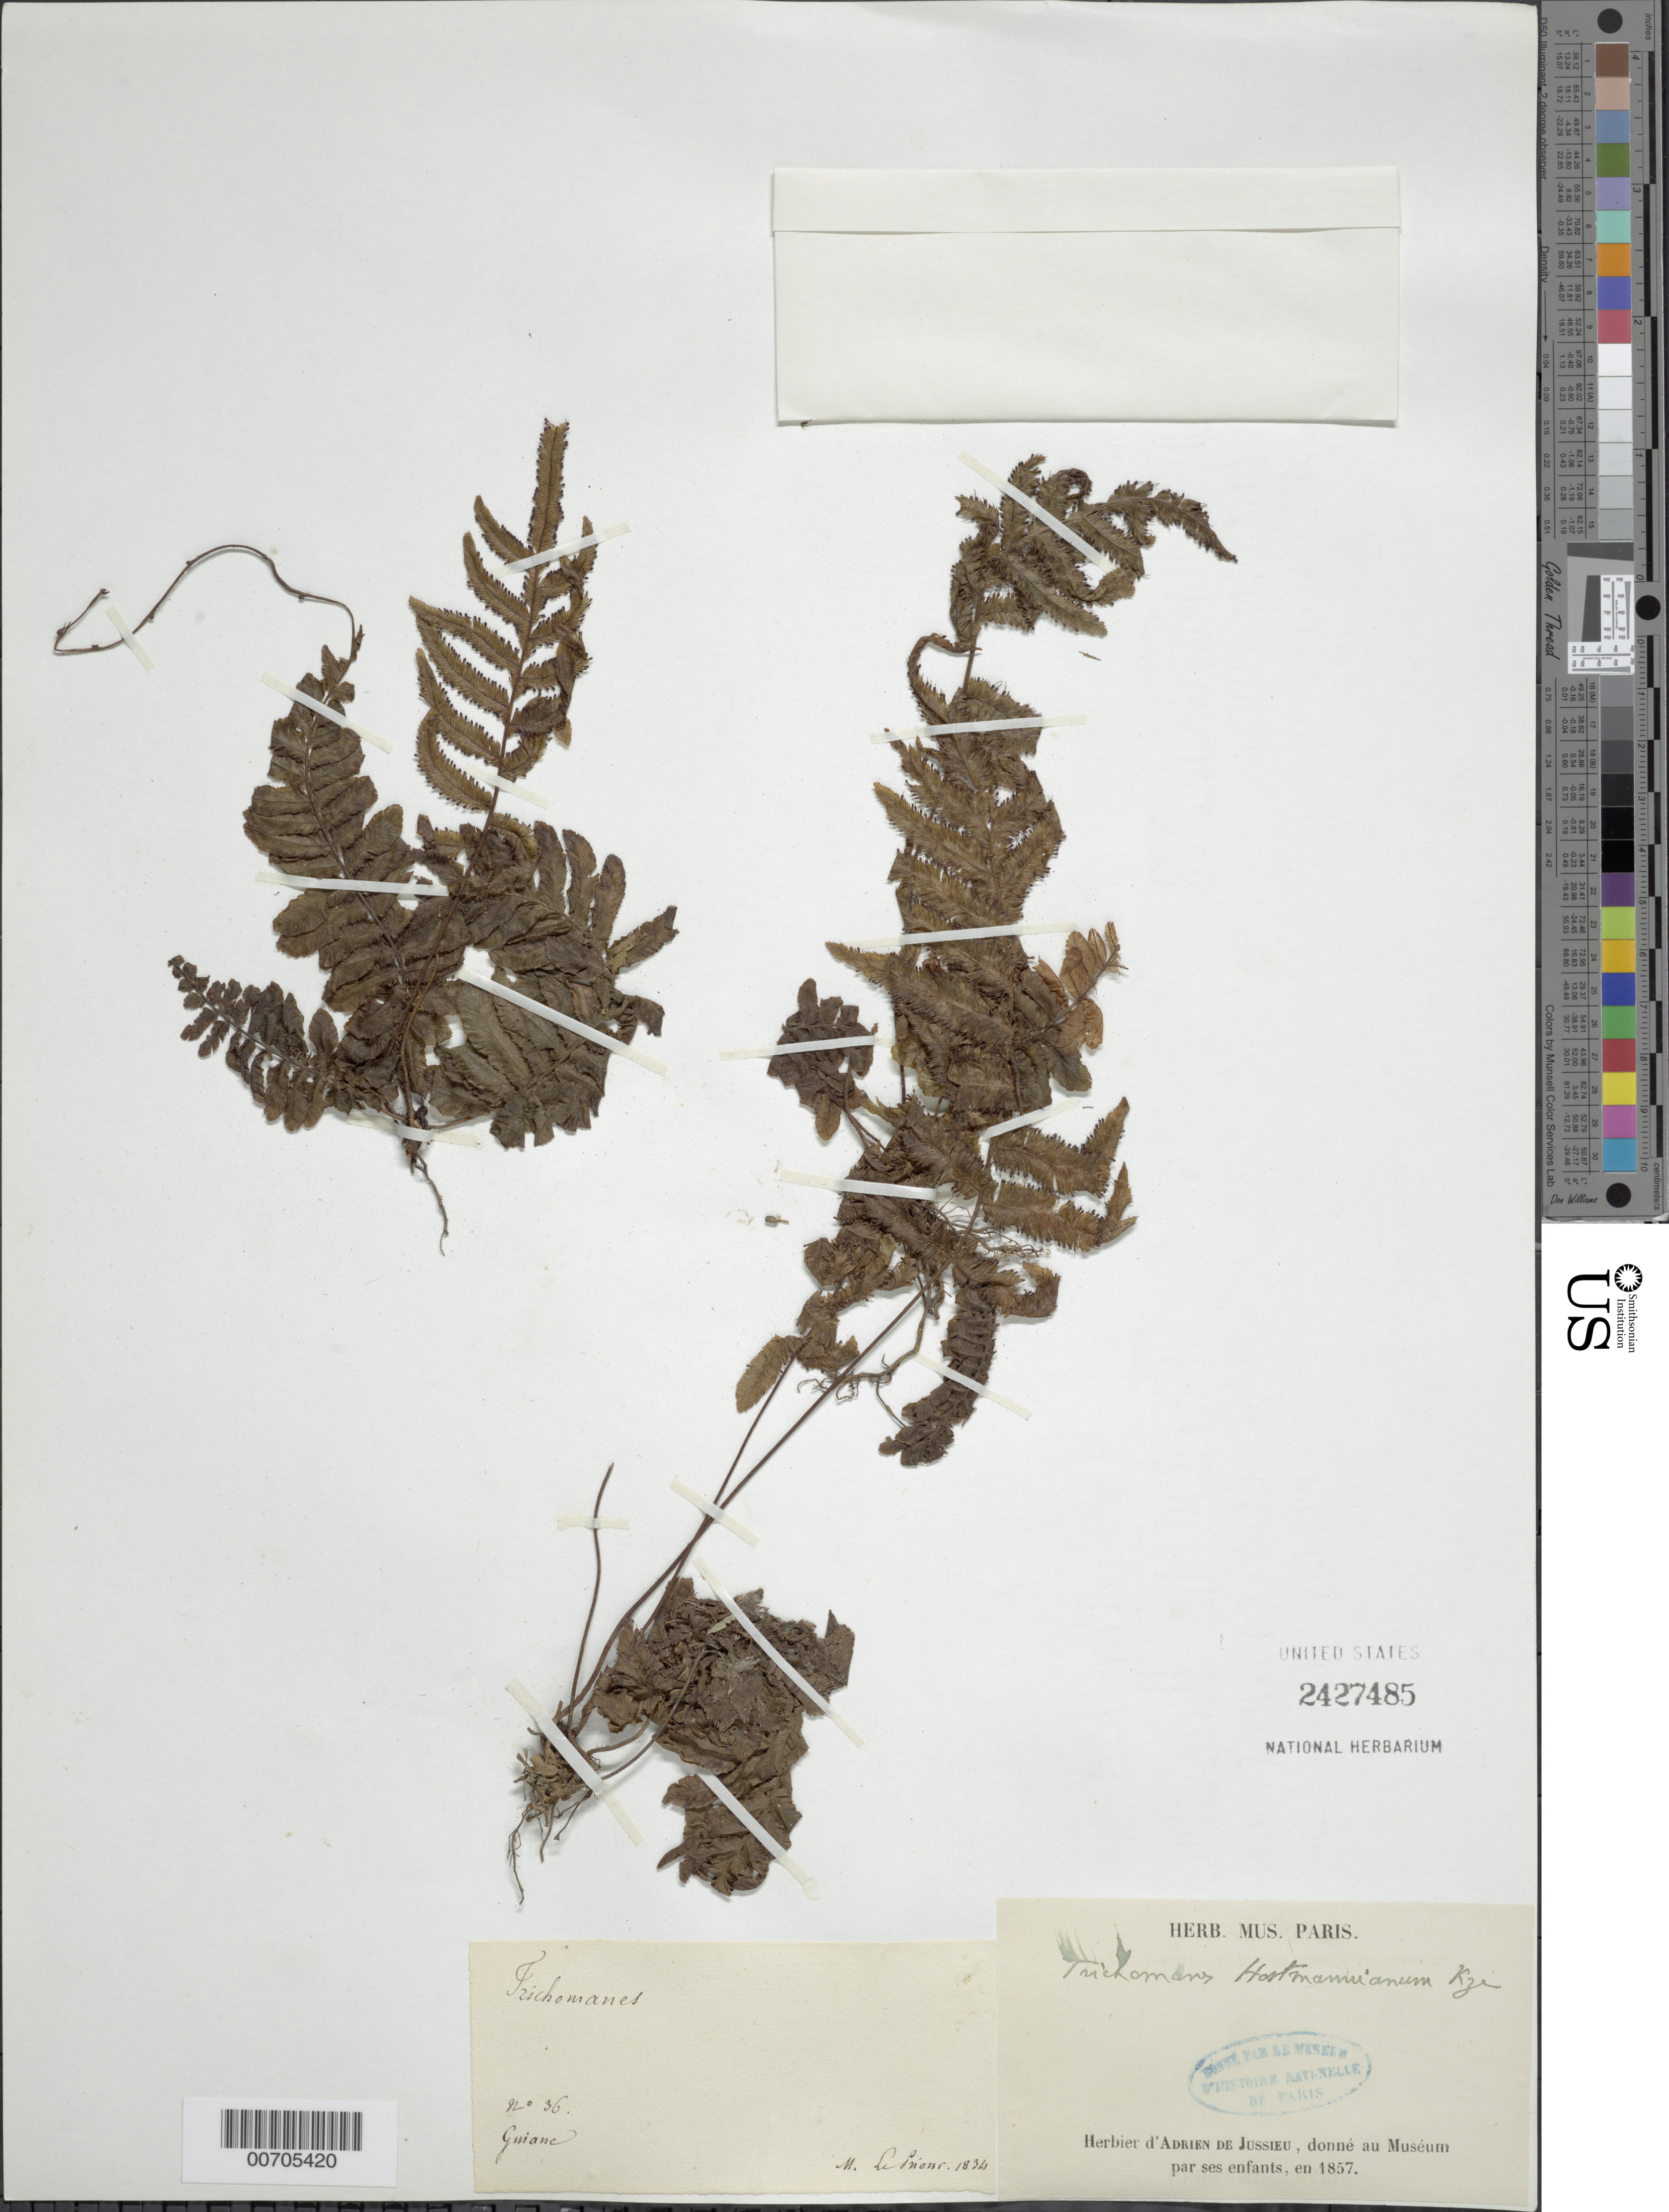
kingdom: Plantae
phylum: Tracheophyta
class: Polypodiopsida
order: Hymenophyllales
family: Hymenophyllaceae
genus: Trichomanes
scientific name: Trichomanes pinnatum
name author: Hedw.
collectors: F. M. R. Leprieur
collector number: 36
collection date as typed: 1834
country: French Guiana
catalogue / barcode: US 2427485